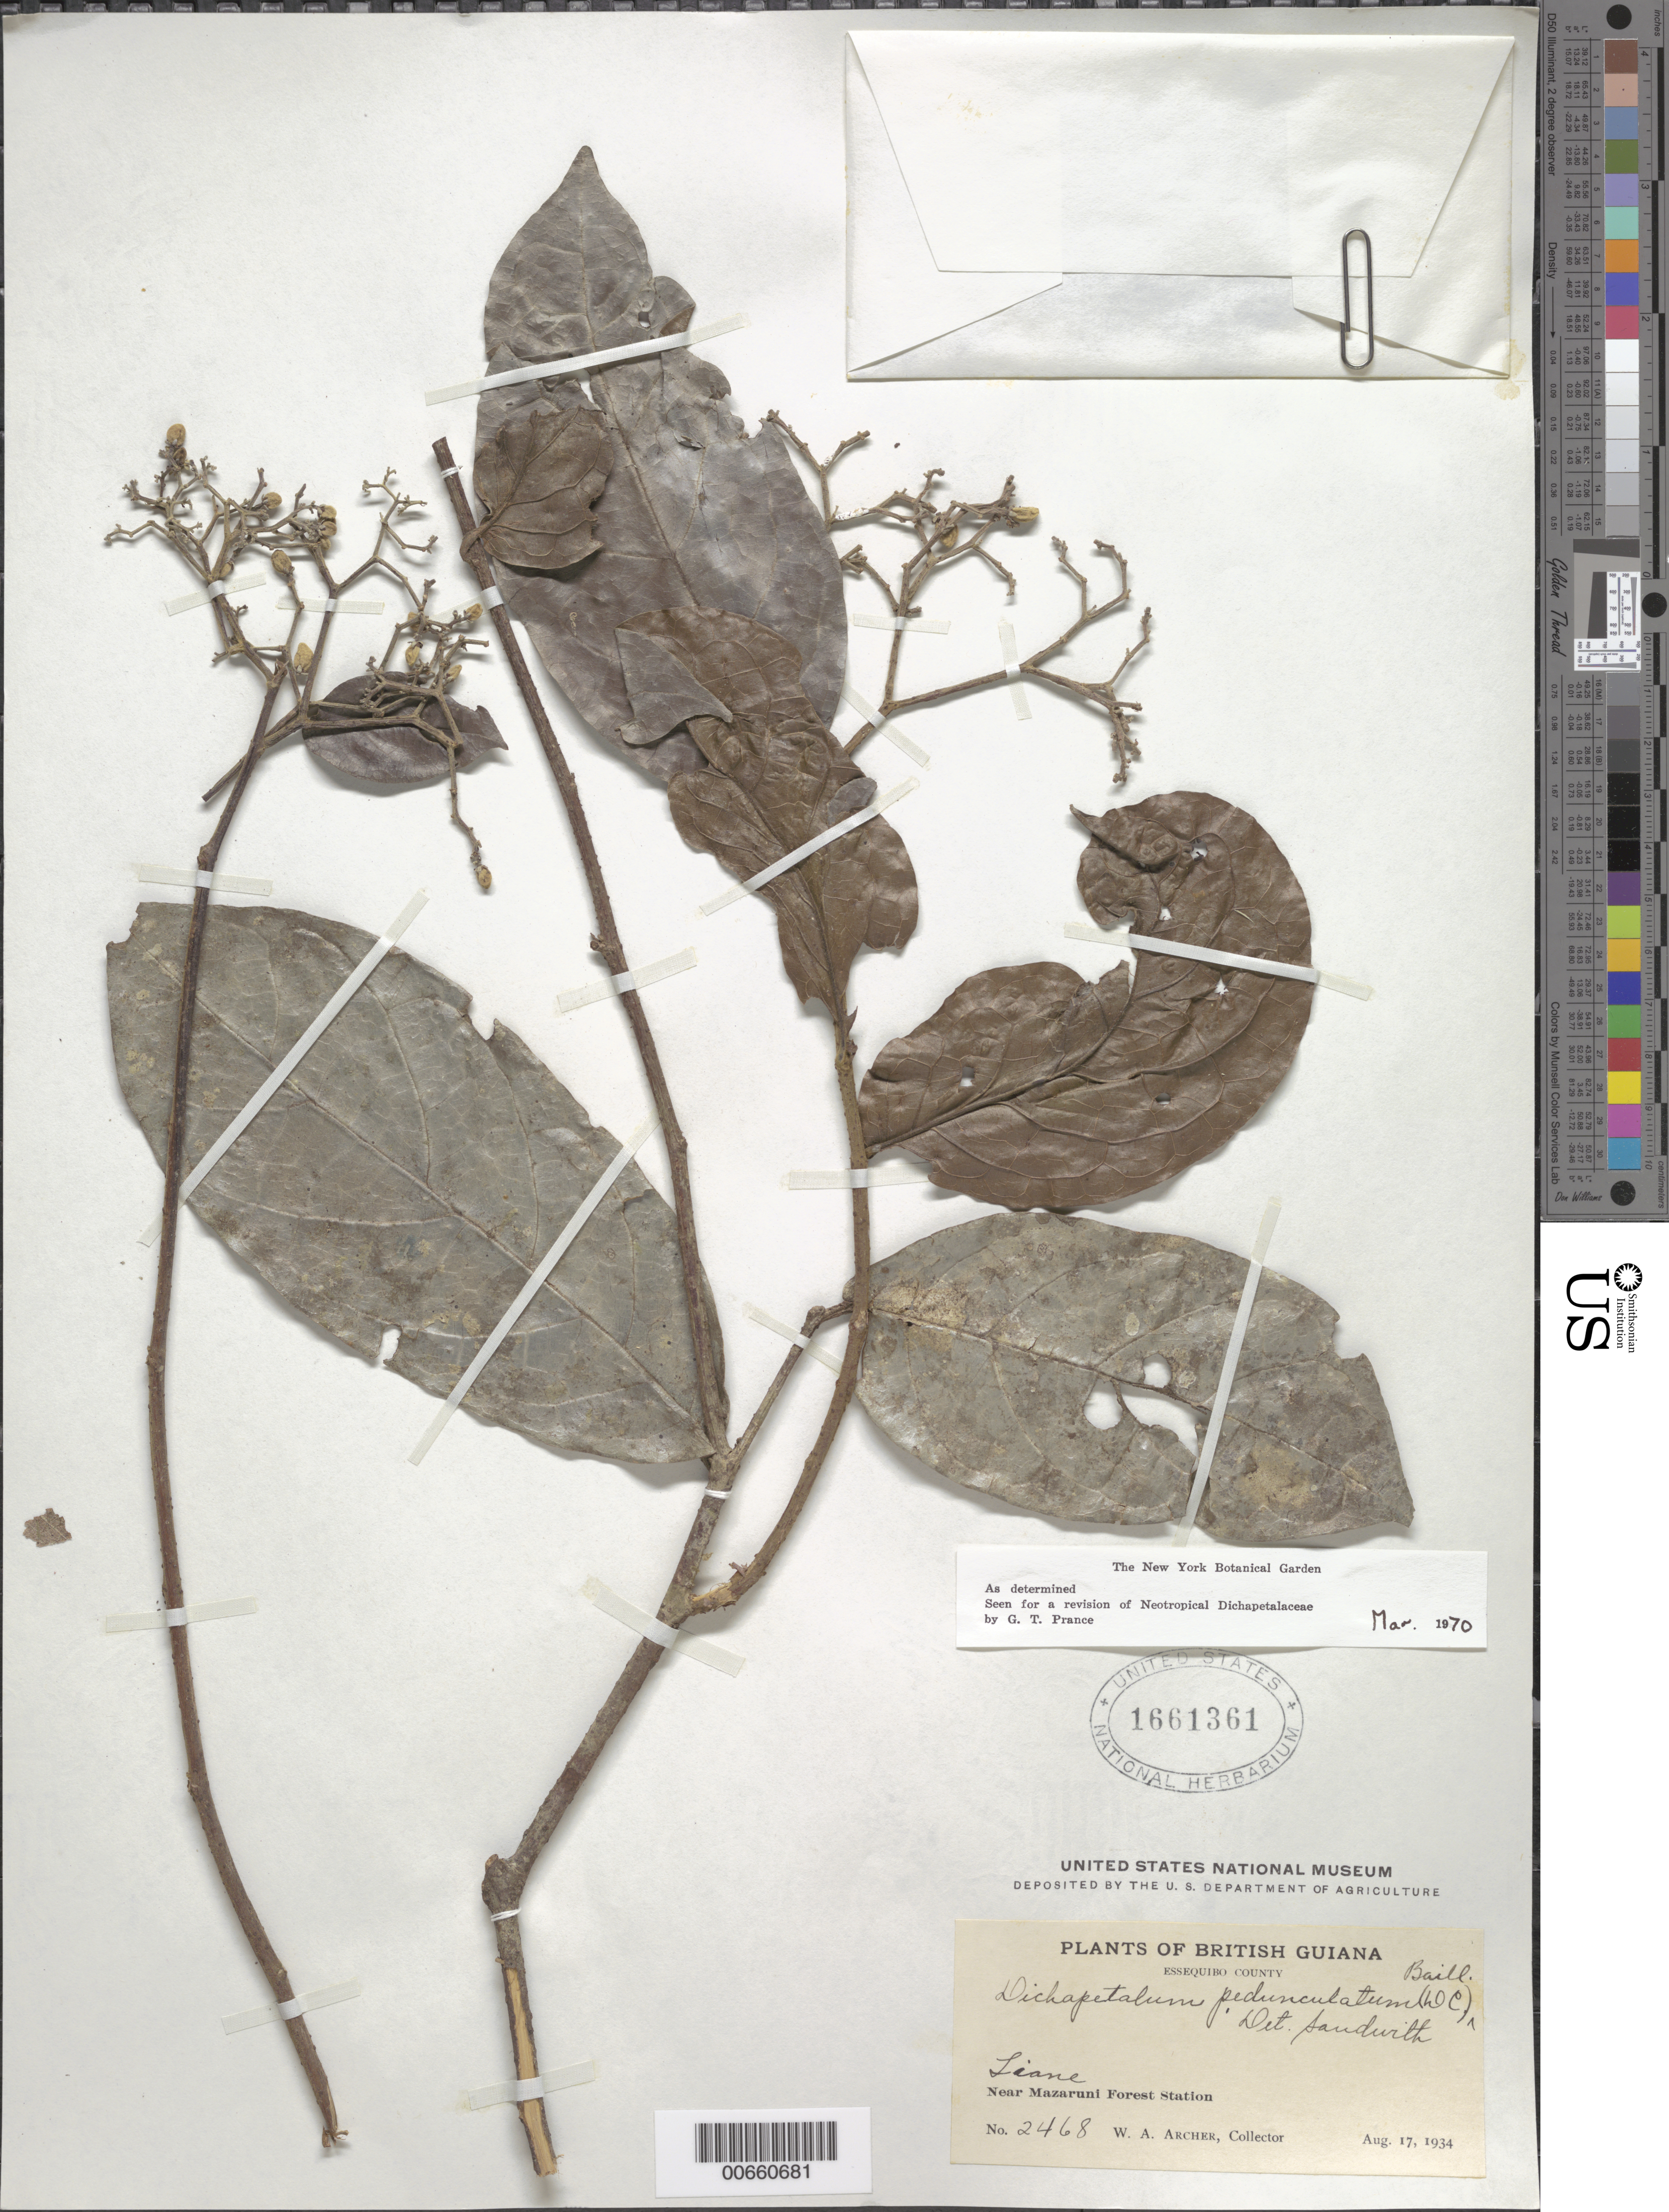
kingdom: Plantae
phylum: Tracheophyta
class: Magnoliopsida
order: Malpighiales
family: Dichapetalaceae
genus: Dichapetalum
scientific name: Dichapetalum pedunculatum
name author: (DC.) Baill.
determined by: Prance, G. T.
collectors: W. A. Archer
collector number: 2468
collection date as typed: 17-Aug-34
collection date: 1934-08-17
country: Guyana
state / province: Cuyuni-Mazaruni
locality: Mazaruni Forest Station, vic.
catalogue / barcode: US 1661361